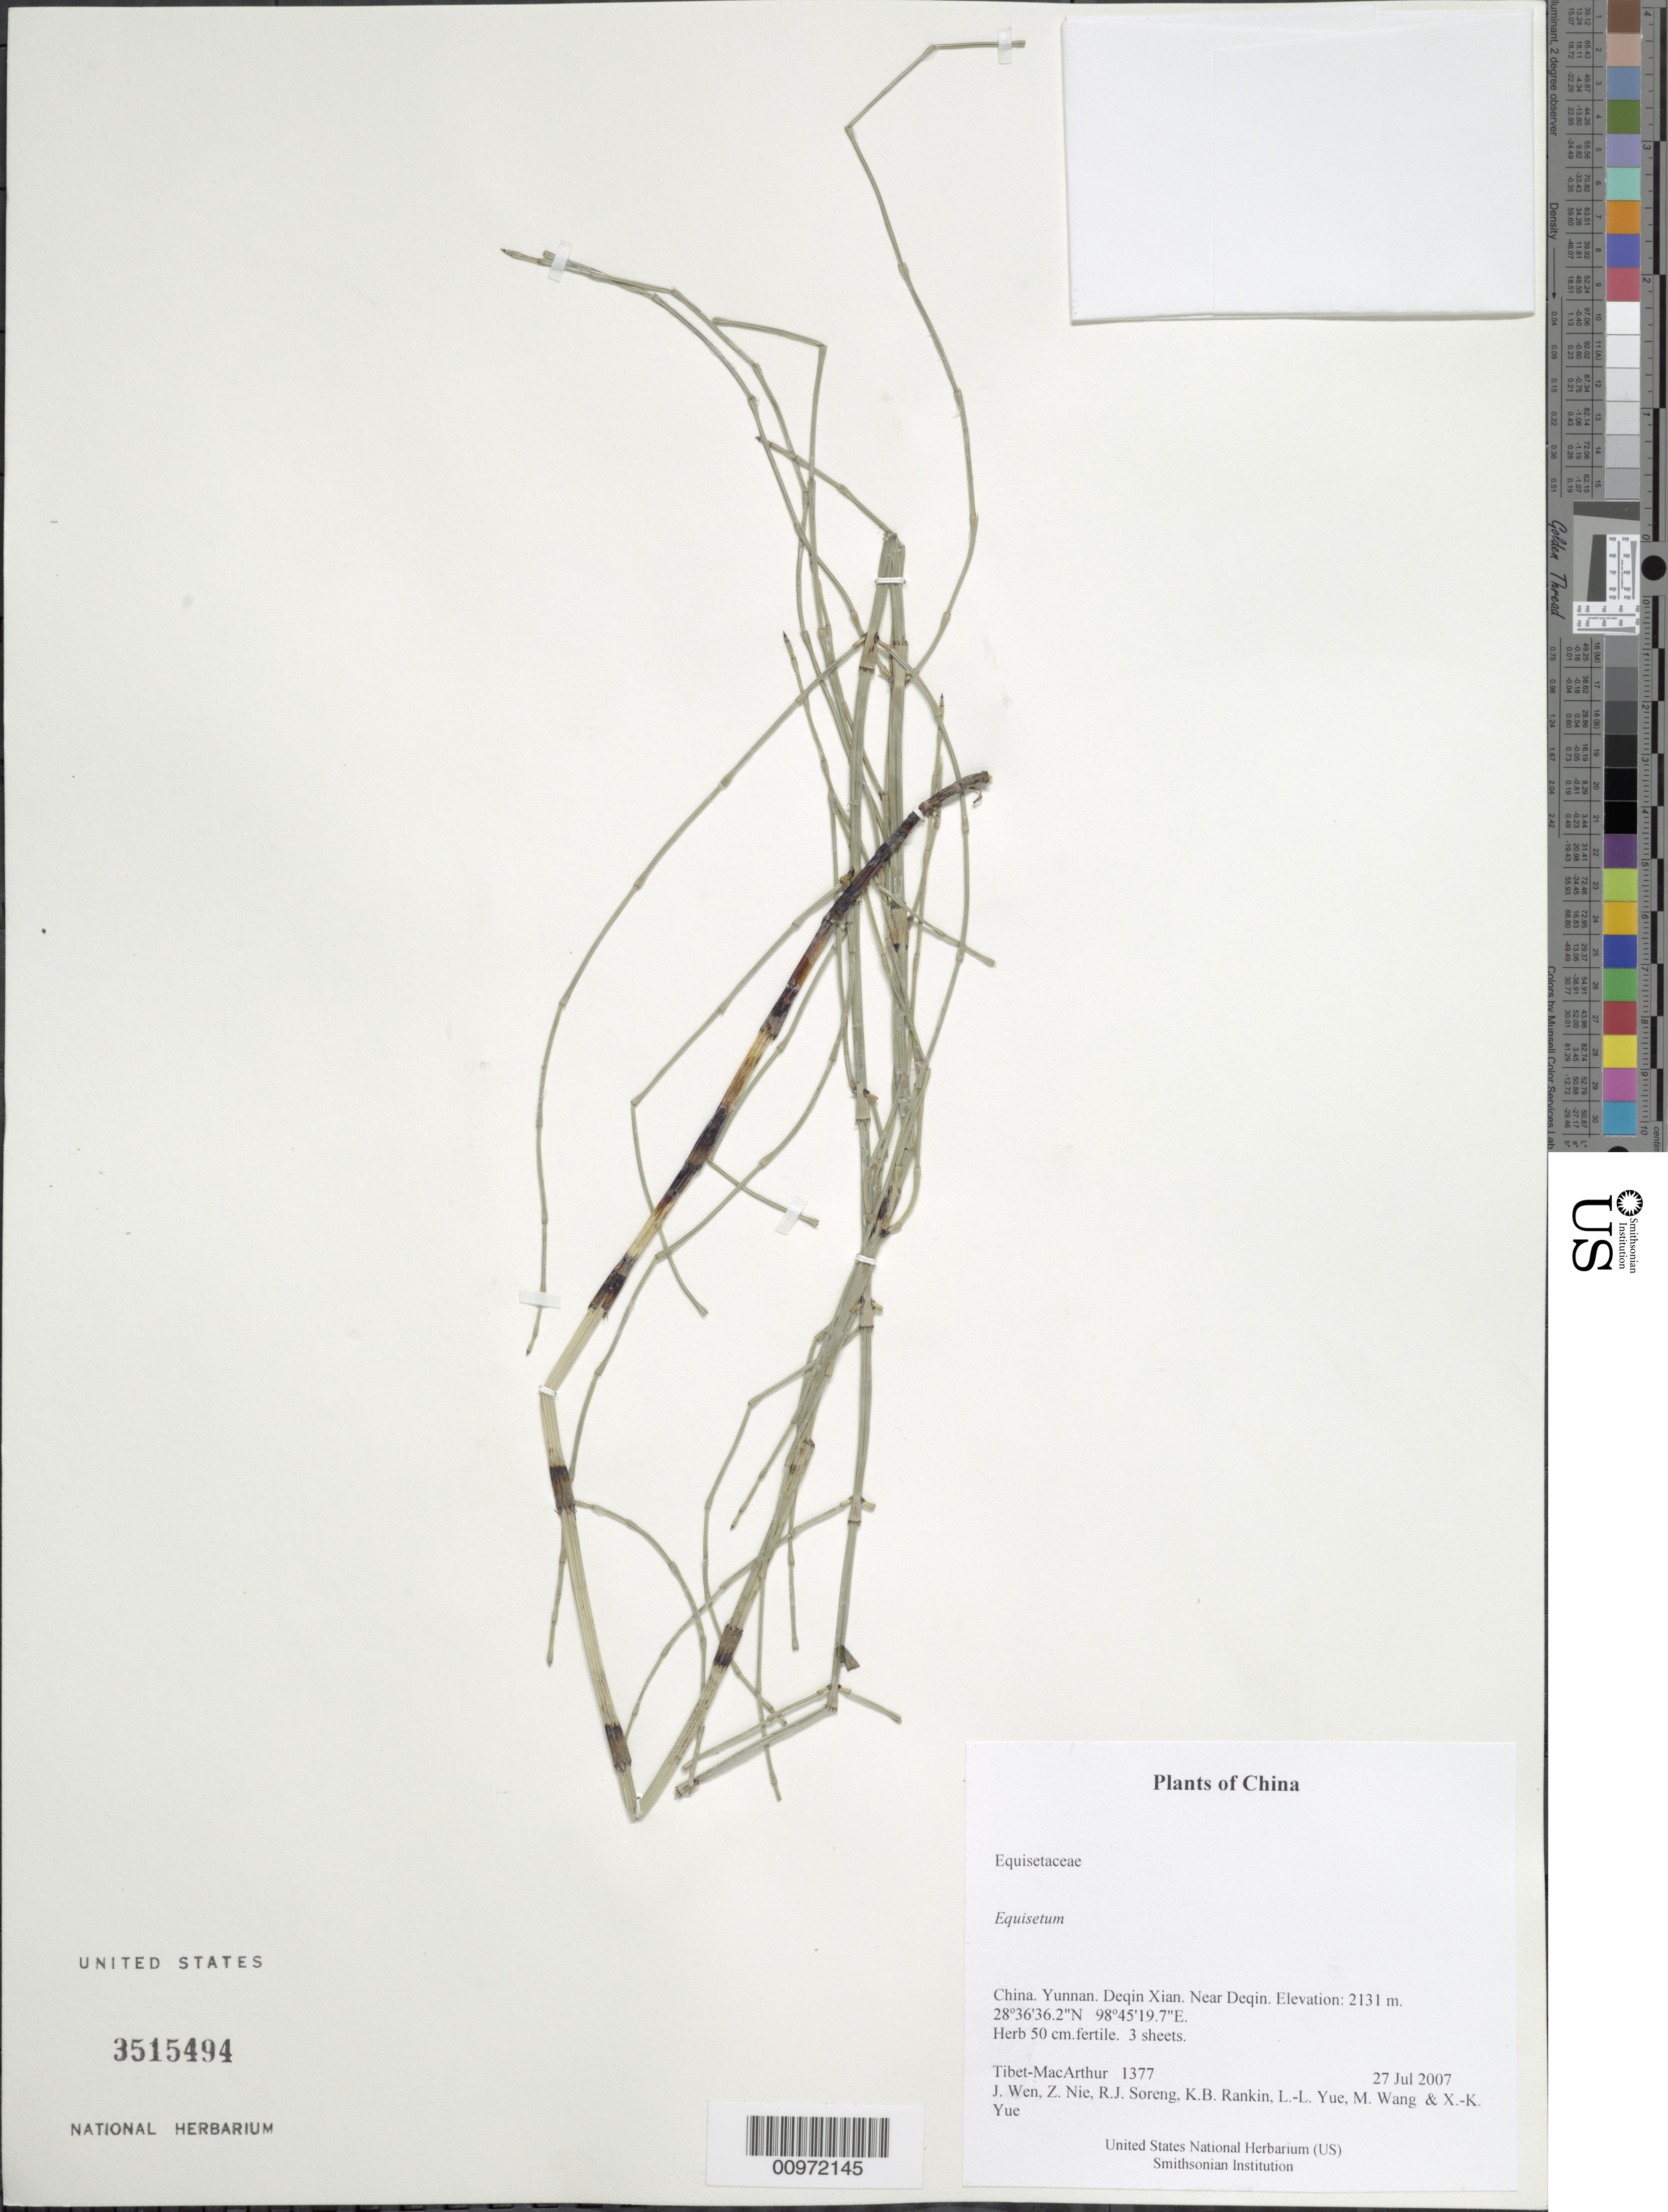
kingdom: Plantae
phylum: Tracheophyta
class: Polypodiopsida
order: Equisetales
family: Equisetaceae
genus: Equisetum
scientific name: Equisetum arvense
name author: L.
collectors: Tibet-MacArthur, J. Wen, Z. Nie, R. J. Soreng, K. Rankin, L. Yue, M. Wang & X. Yue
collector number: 1377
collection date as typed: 27 Jul 2007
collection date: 2007-07-27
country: China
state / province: Yunnan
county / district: Deqin Xian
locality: Near Deqin.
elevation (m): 2131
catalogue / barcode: US 3515494